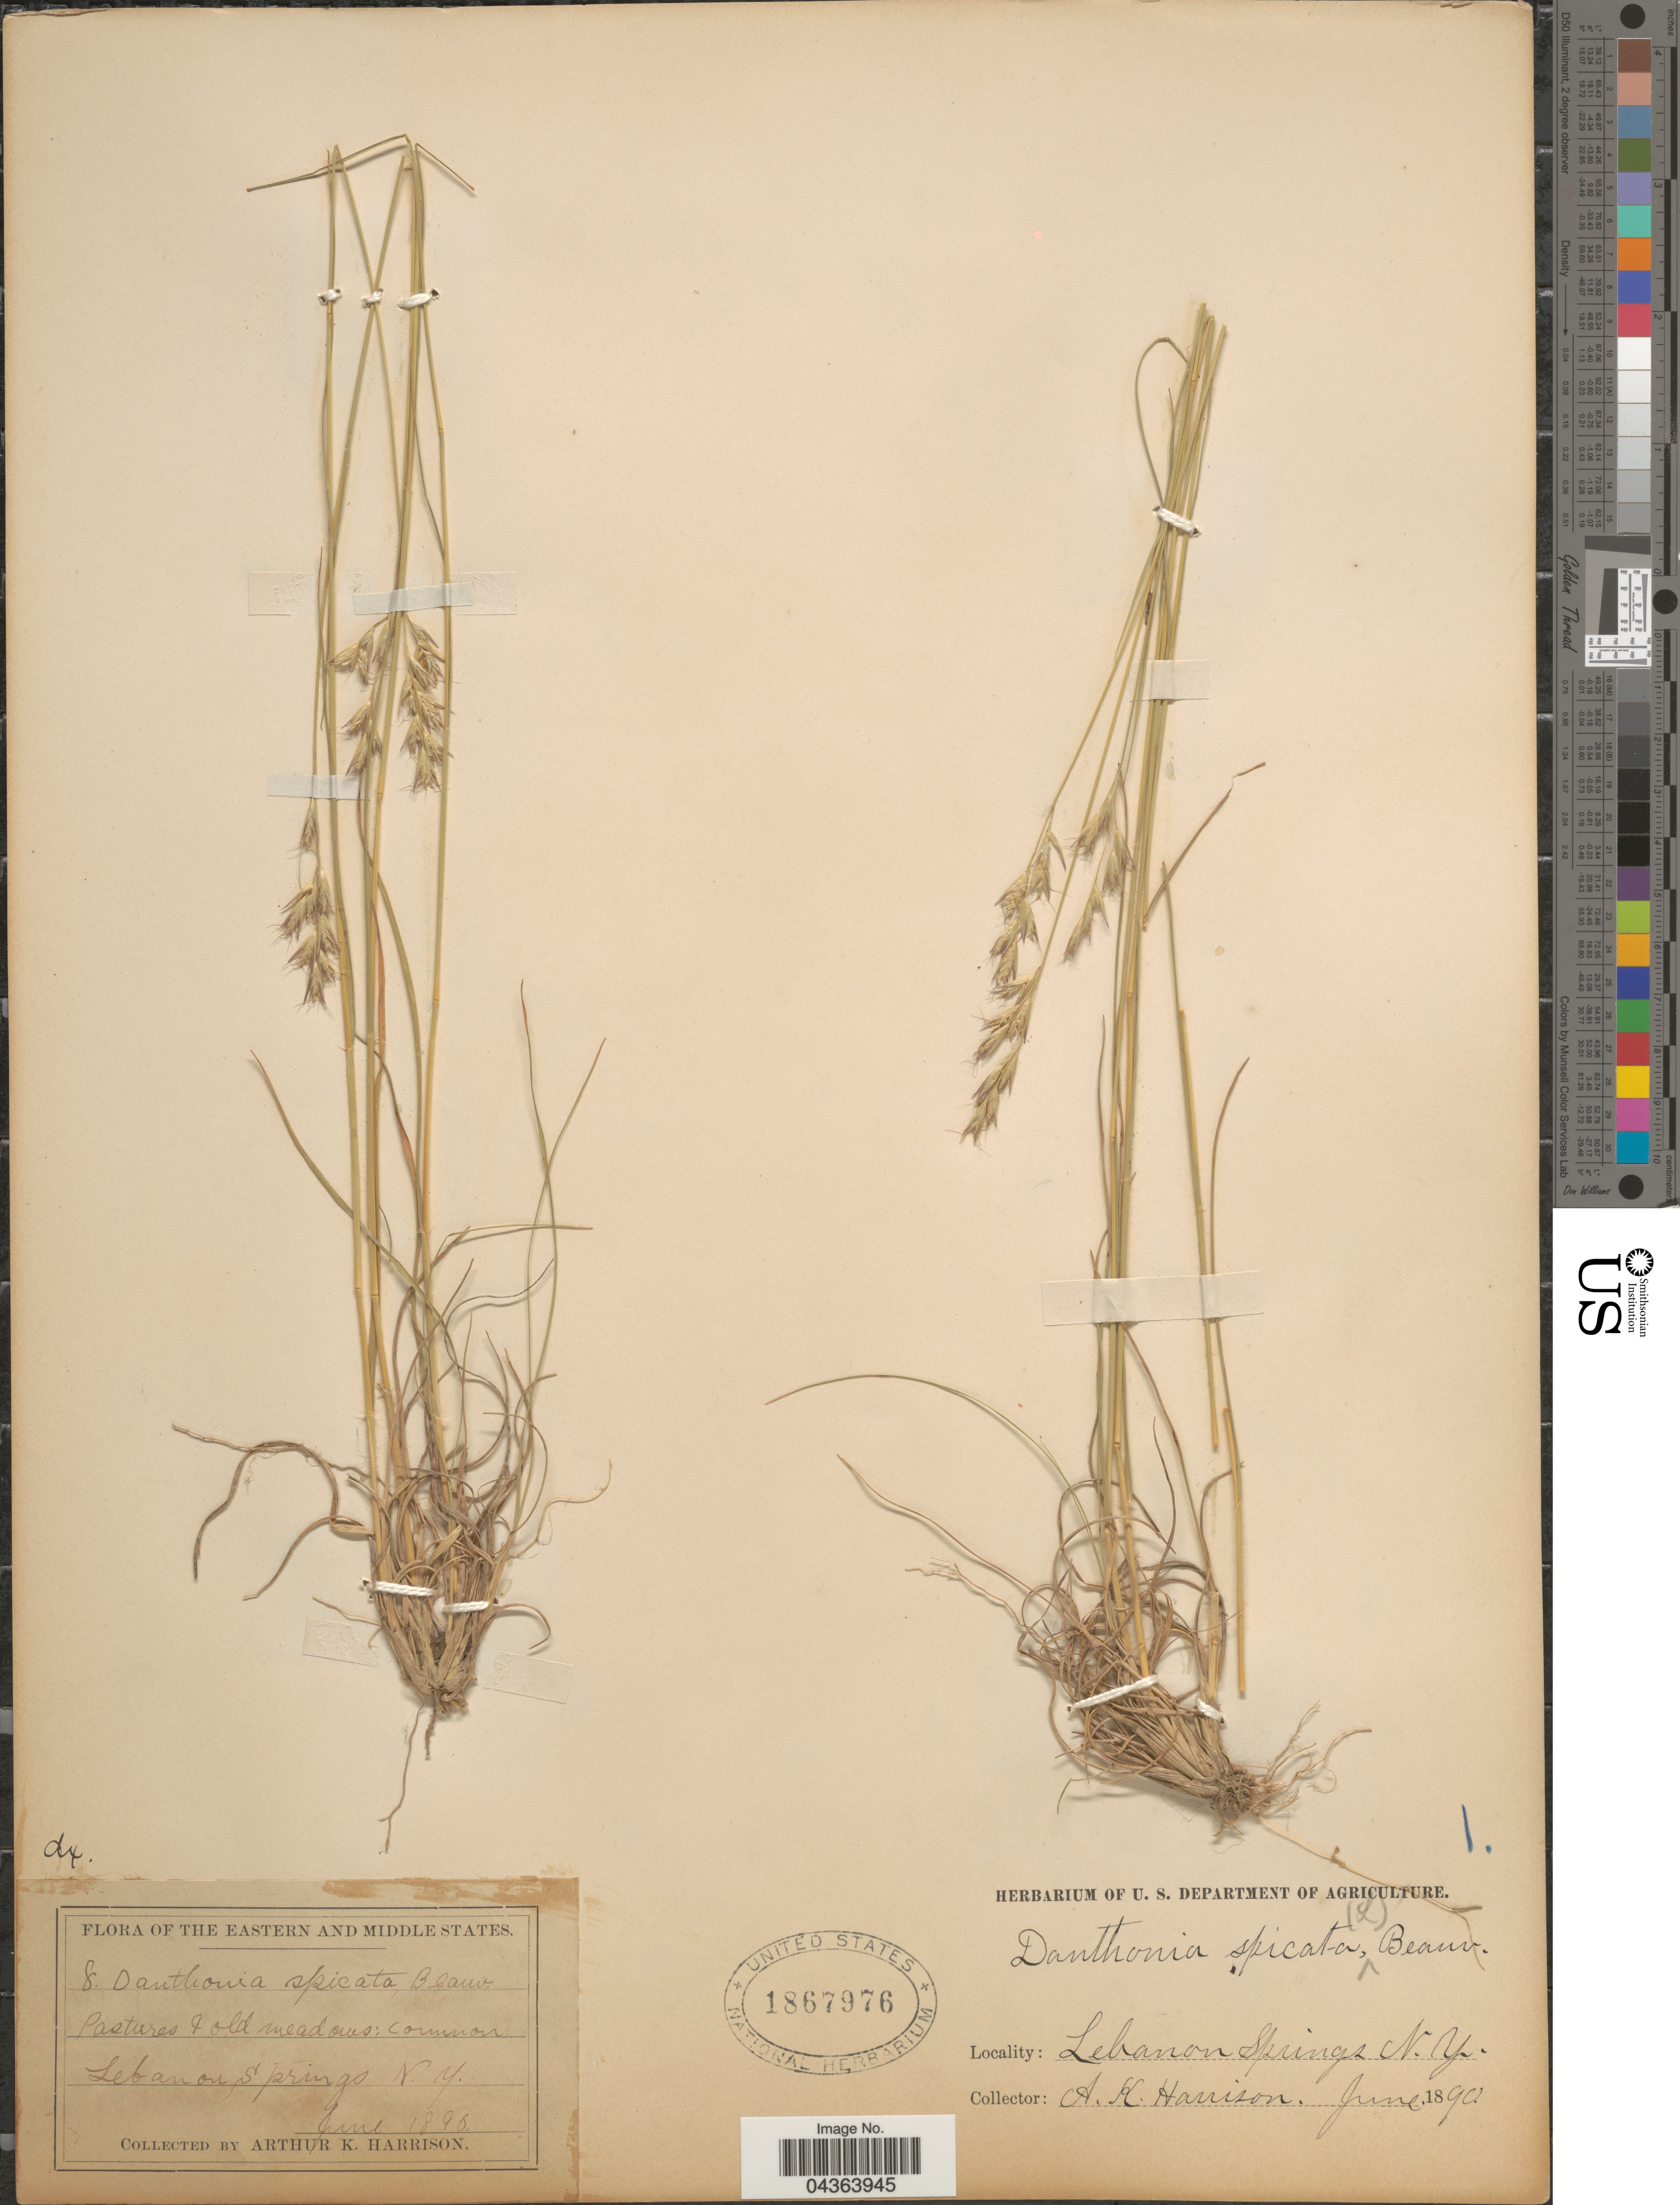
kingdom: Plantae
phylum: Tracheophyta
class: Liliopsida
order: Poales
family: Poaceae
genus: Danthonia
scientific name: Danthonia spicata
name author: (L.) P. Beauv. ex Roem. & Schult.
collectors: A. K. Harrison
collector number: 8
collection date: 1890-06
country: United States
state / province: New York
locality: The Eastern and Middle States. Lebanon Springs.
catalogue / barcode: US 1867976